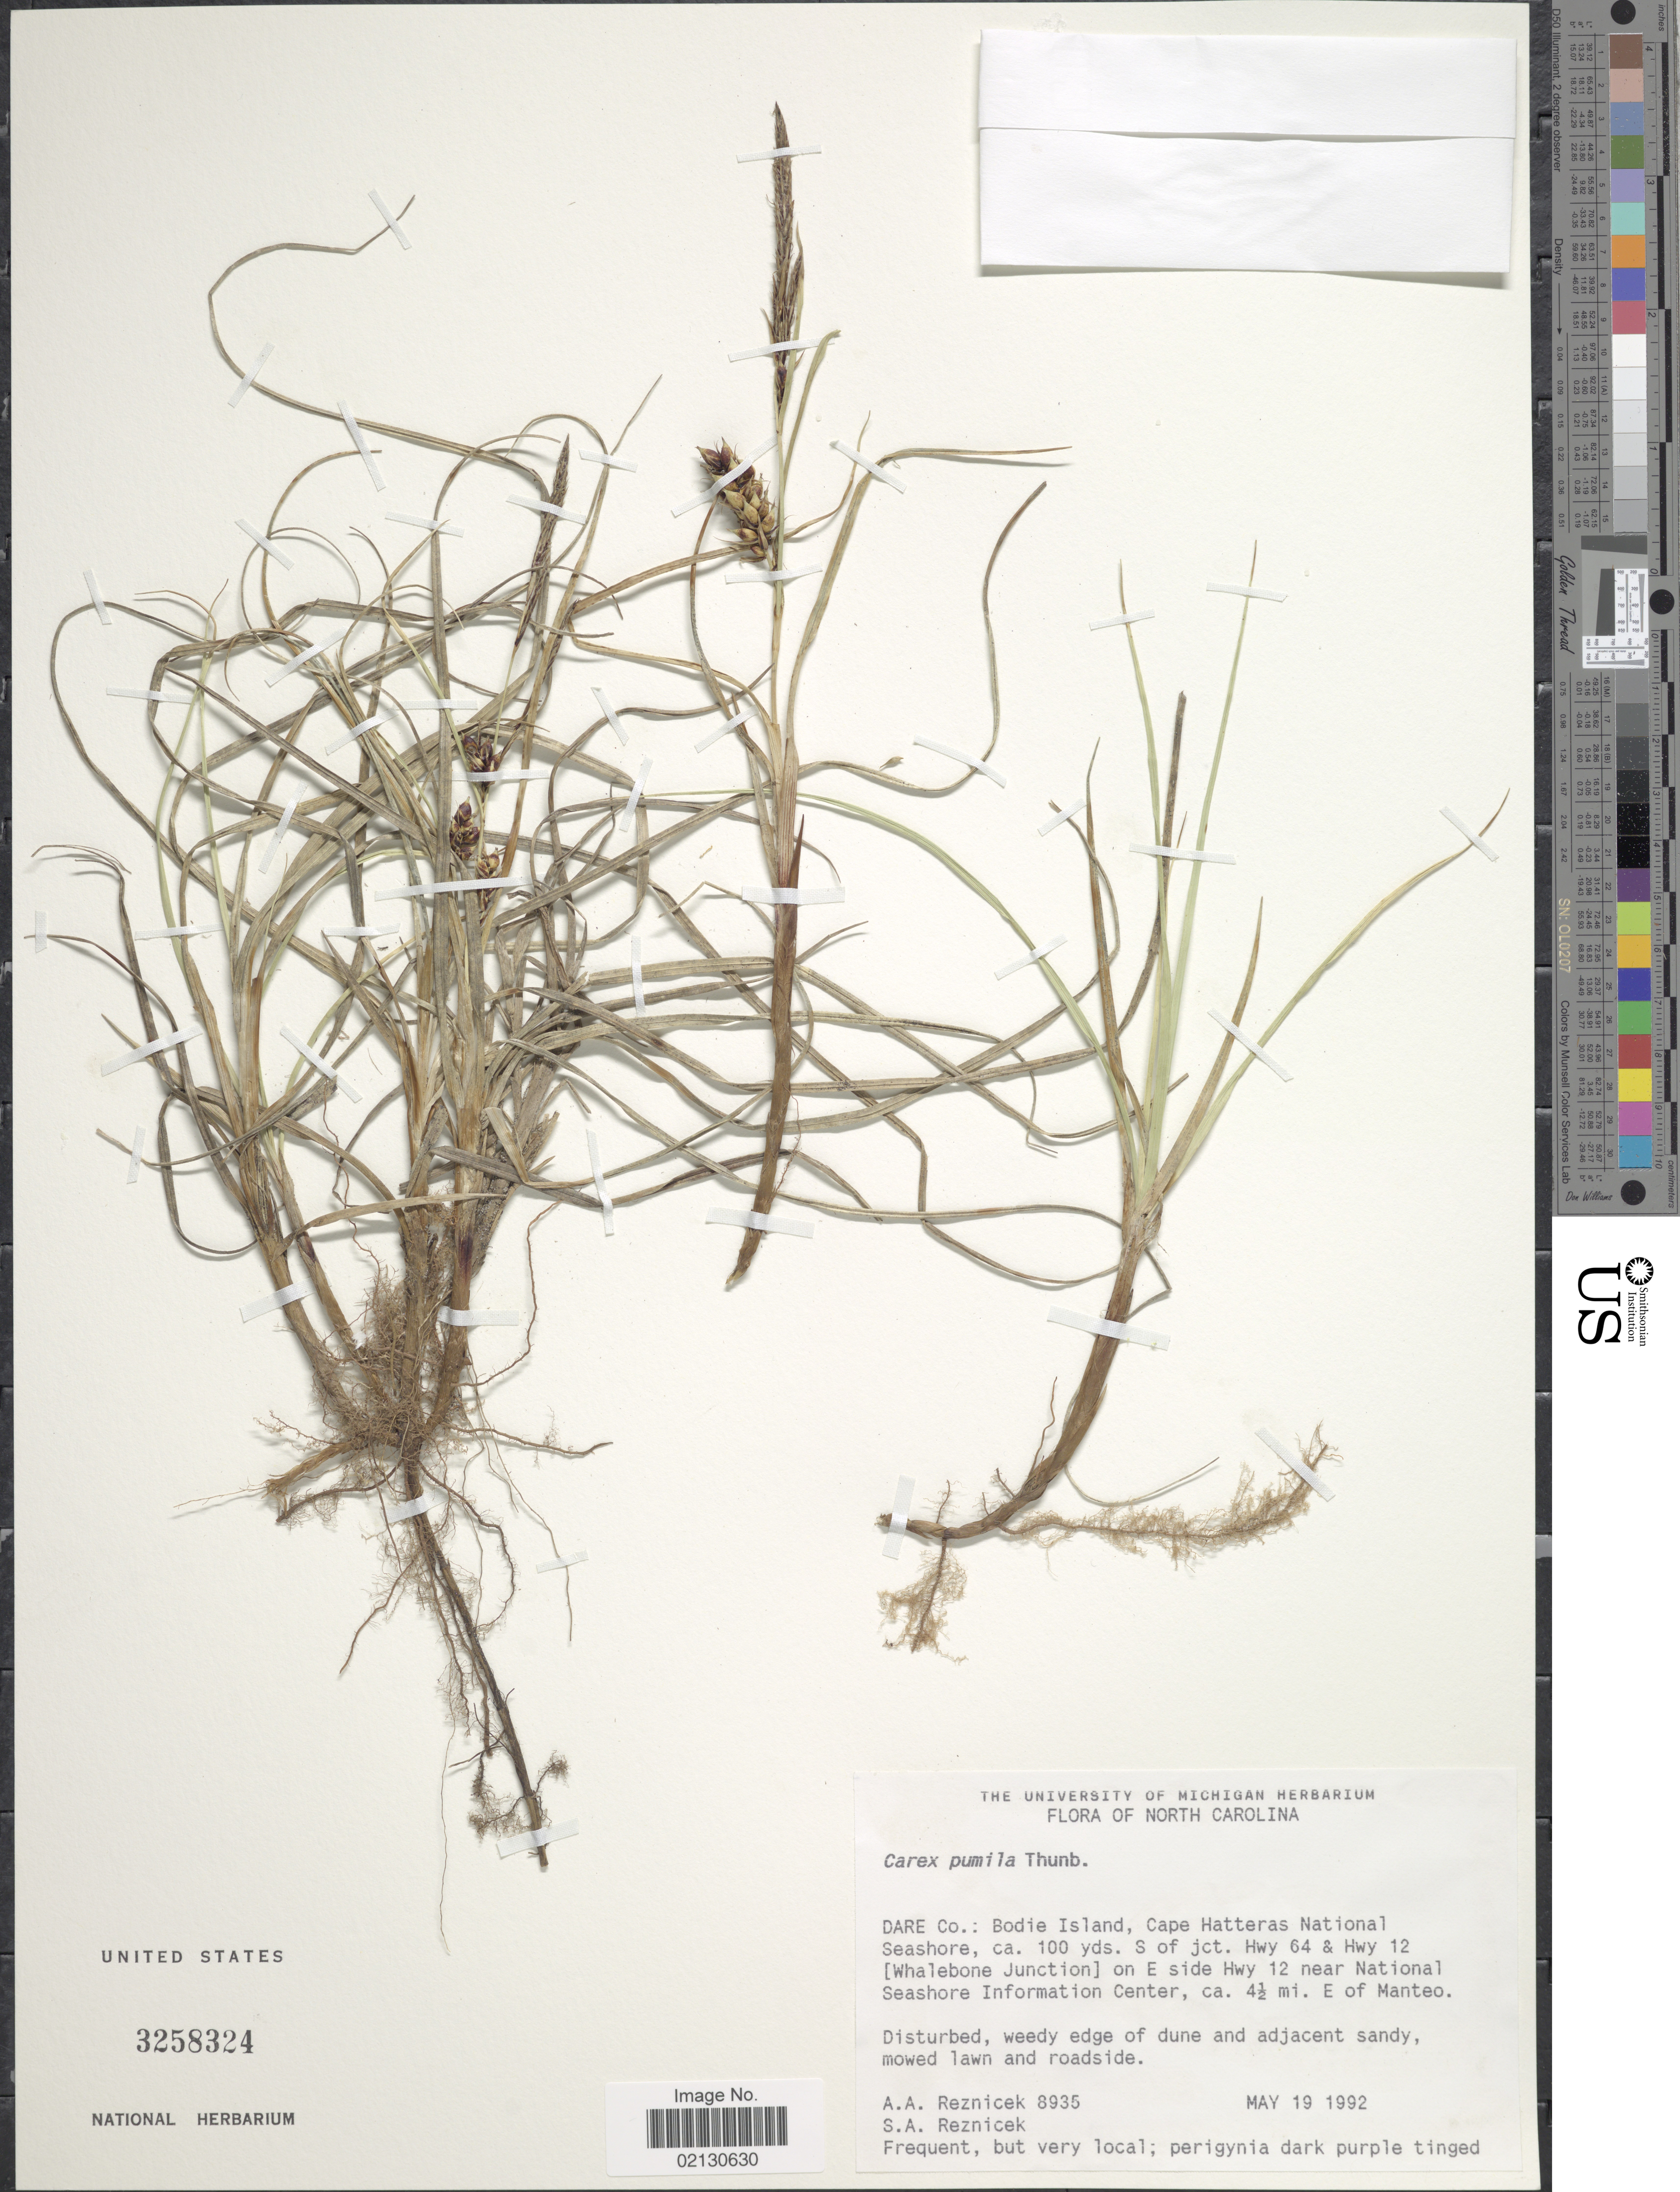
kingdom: Plantae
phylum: Tracheophyta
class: Liliopsida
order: Poales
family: Cyperaceae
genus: Carex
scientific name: Carex pumila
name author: Thunb.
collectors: A. A. Reznicek & S. A. Reznicek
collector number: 8935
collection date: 1992-05-19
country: United States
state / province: North Carolina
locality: Dare Co.: Bodie Island, Cape Hatteras National Seashore, ca. 100 yds. S of jct. Hwy 64 & Hwy 12 [Whalebone Junction] on E side Hwy 12 near National Seashore Information Center, ca. 4½ mi. E of Manteo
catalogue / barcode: US 3258324